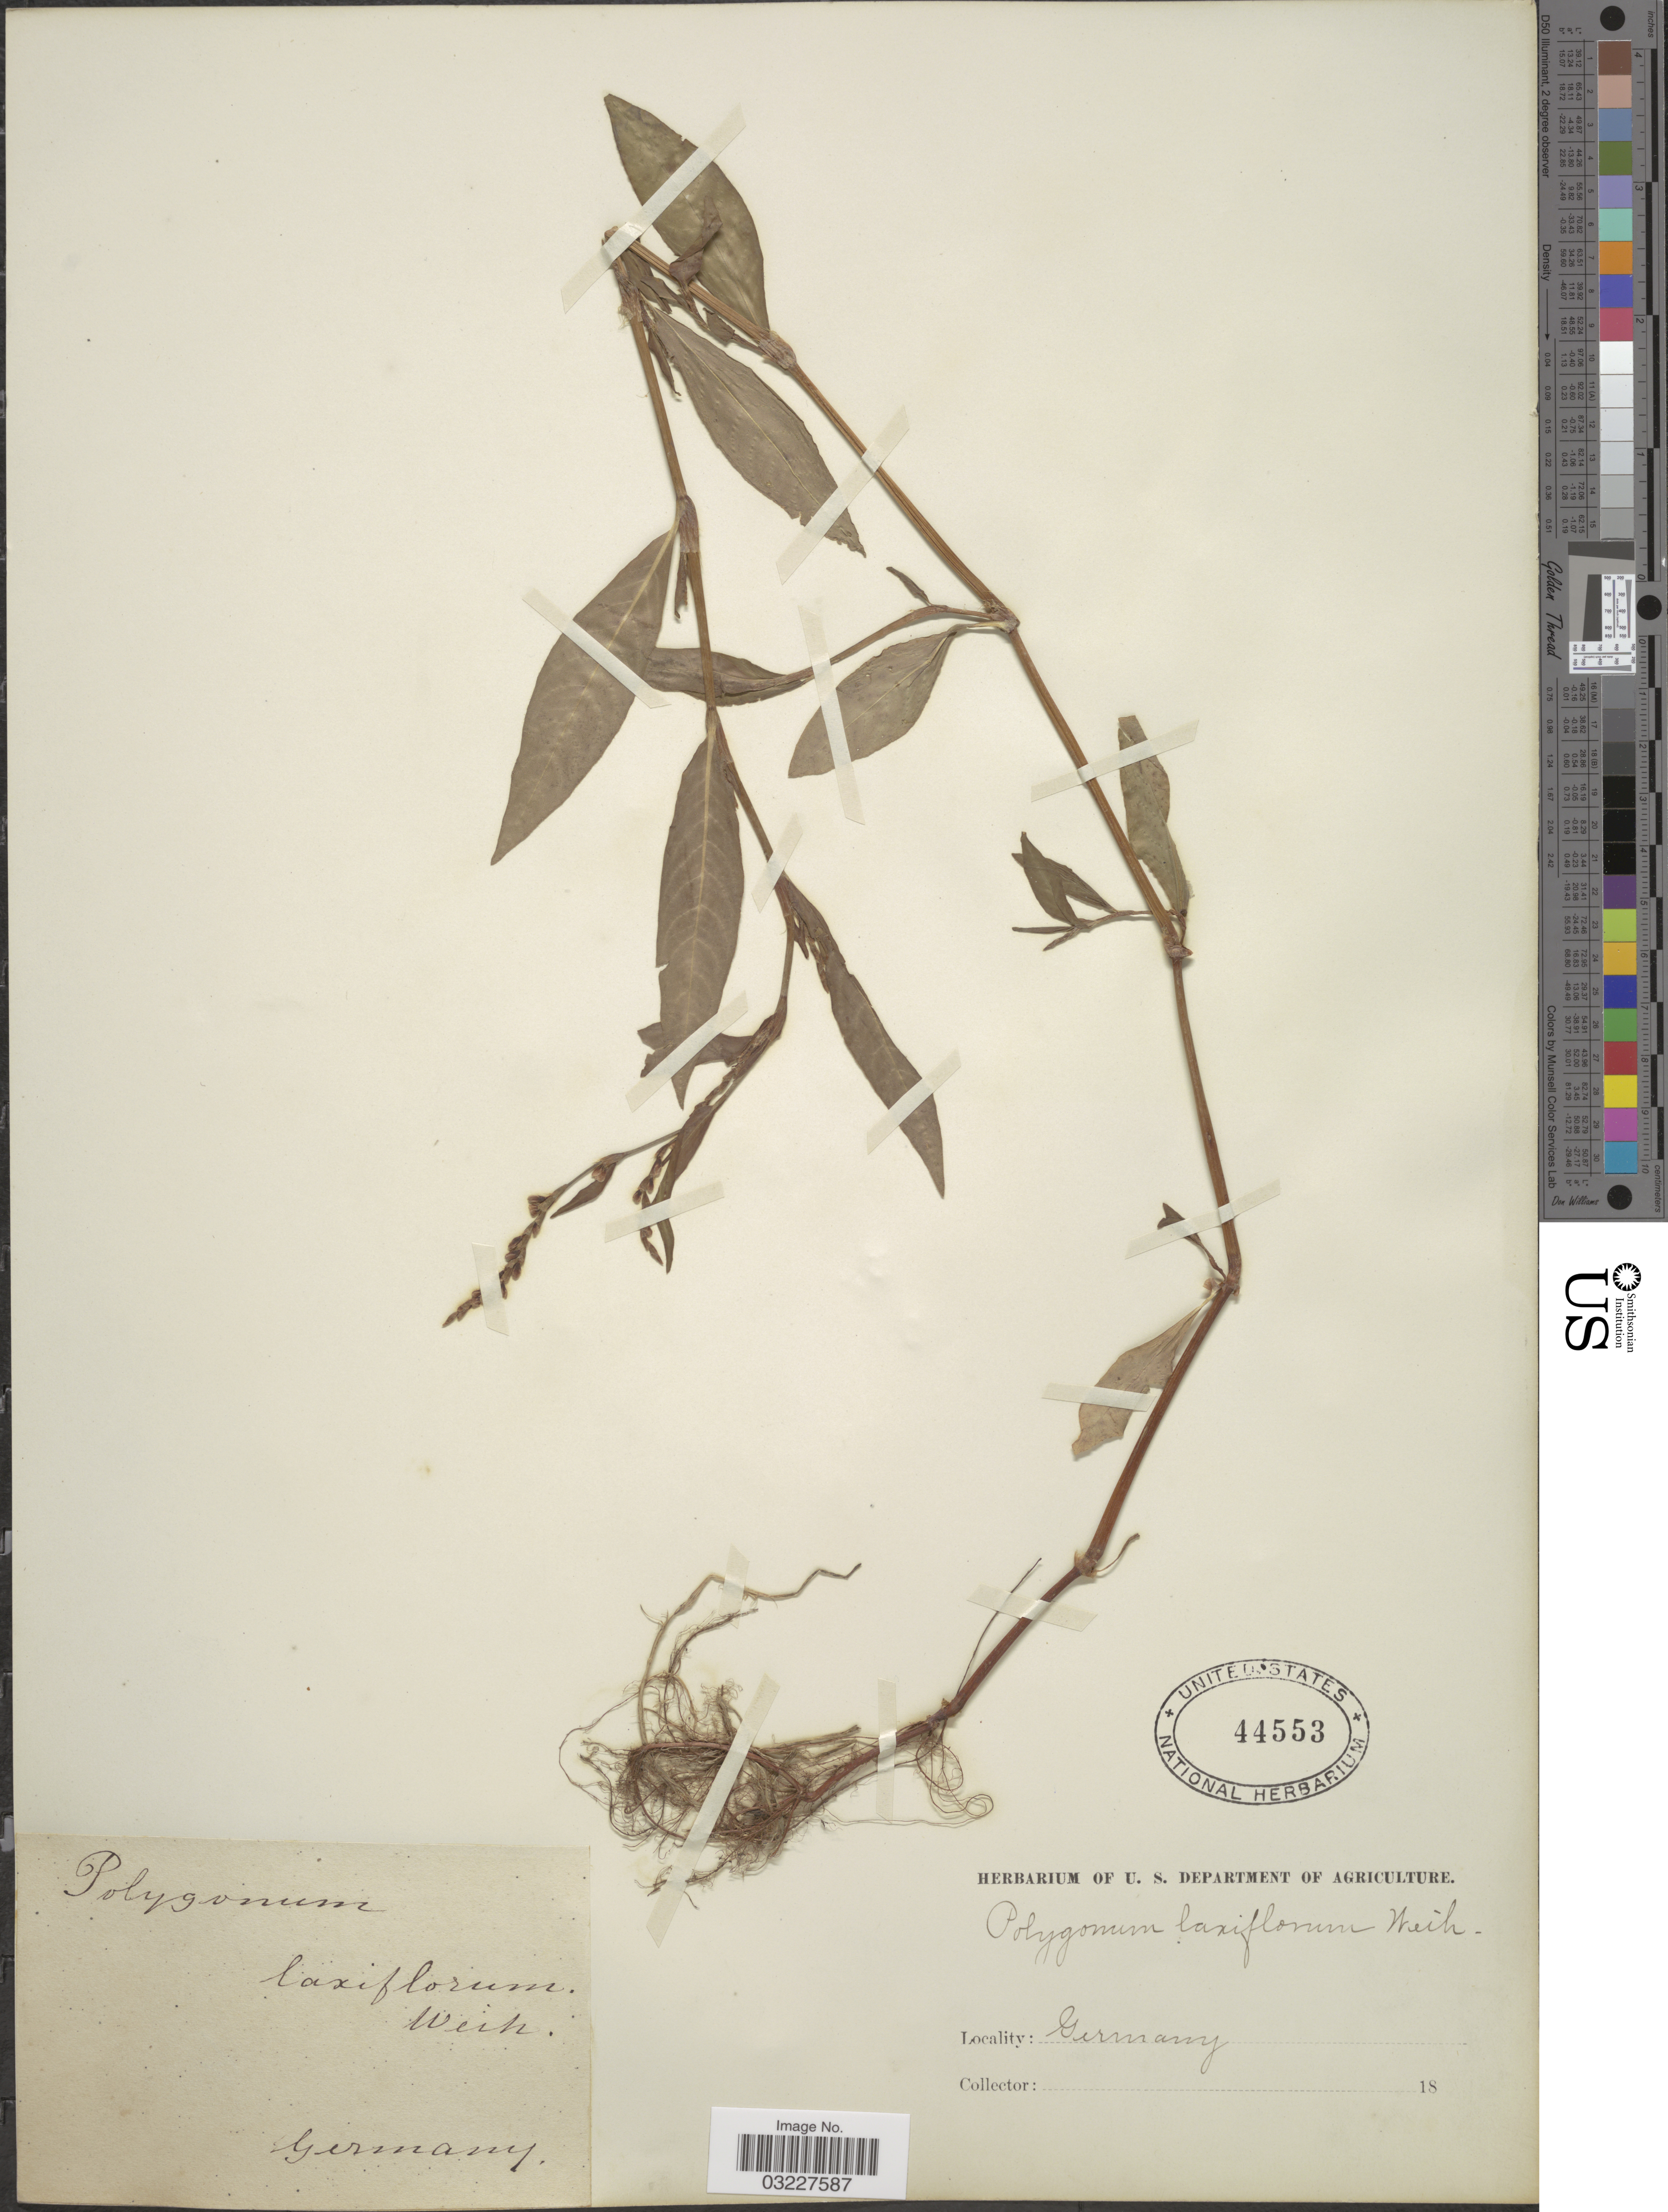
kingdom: Plantae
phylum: Tracheophyta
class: Magnoliopsida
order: Caryophyllales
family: Polygonaceae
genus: Polygonum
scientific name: Polygonum laxiflorum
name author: Weihe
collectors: Facchini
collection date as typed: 18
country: Germany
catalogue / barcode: US 44553